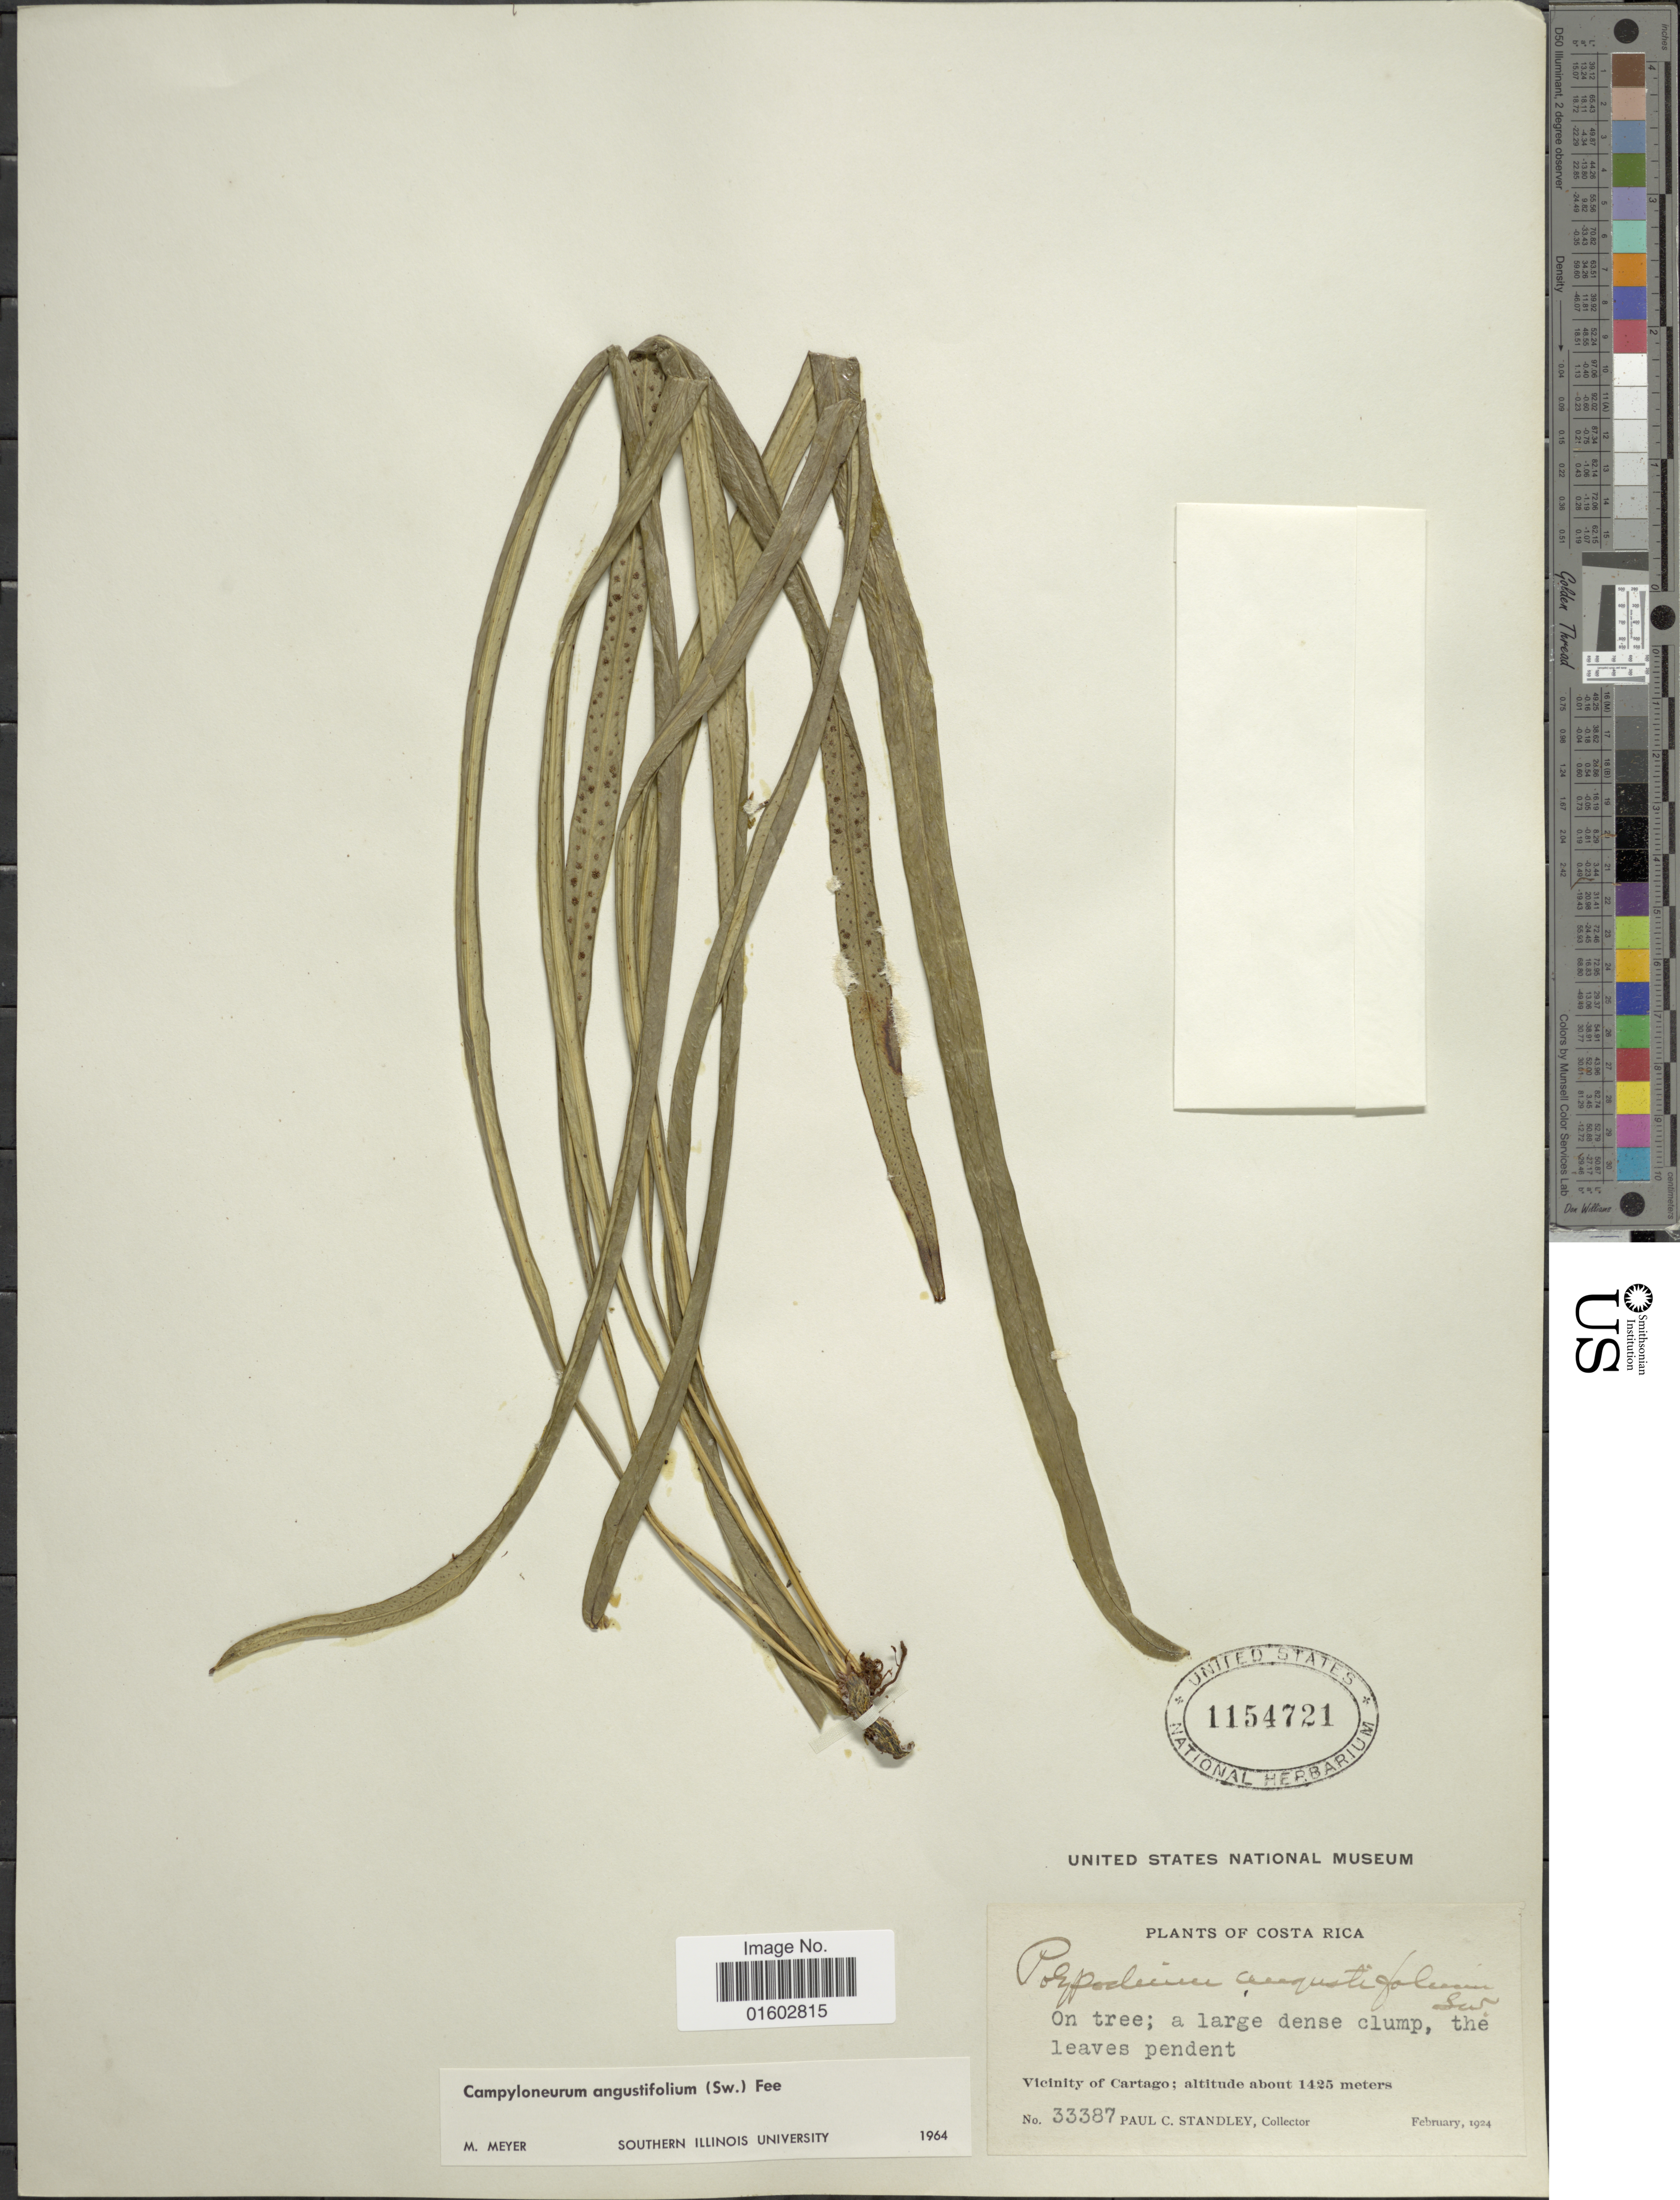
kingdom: Plantae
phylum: Tracheophyta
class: Polypodiopsida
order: Polypodiales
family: Polypodiaceae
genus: Campyloneurum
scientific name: Campyloneurum angustifolium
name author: (Sw.) Fée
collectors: P. C. Standley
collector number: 33387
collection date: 1924-02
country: Costa Rica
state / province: Cartago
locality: Vicinity of Cartago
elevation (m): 1425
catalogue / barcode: US 1154721